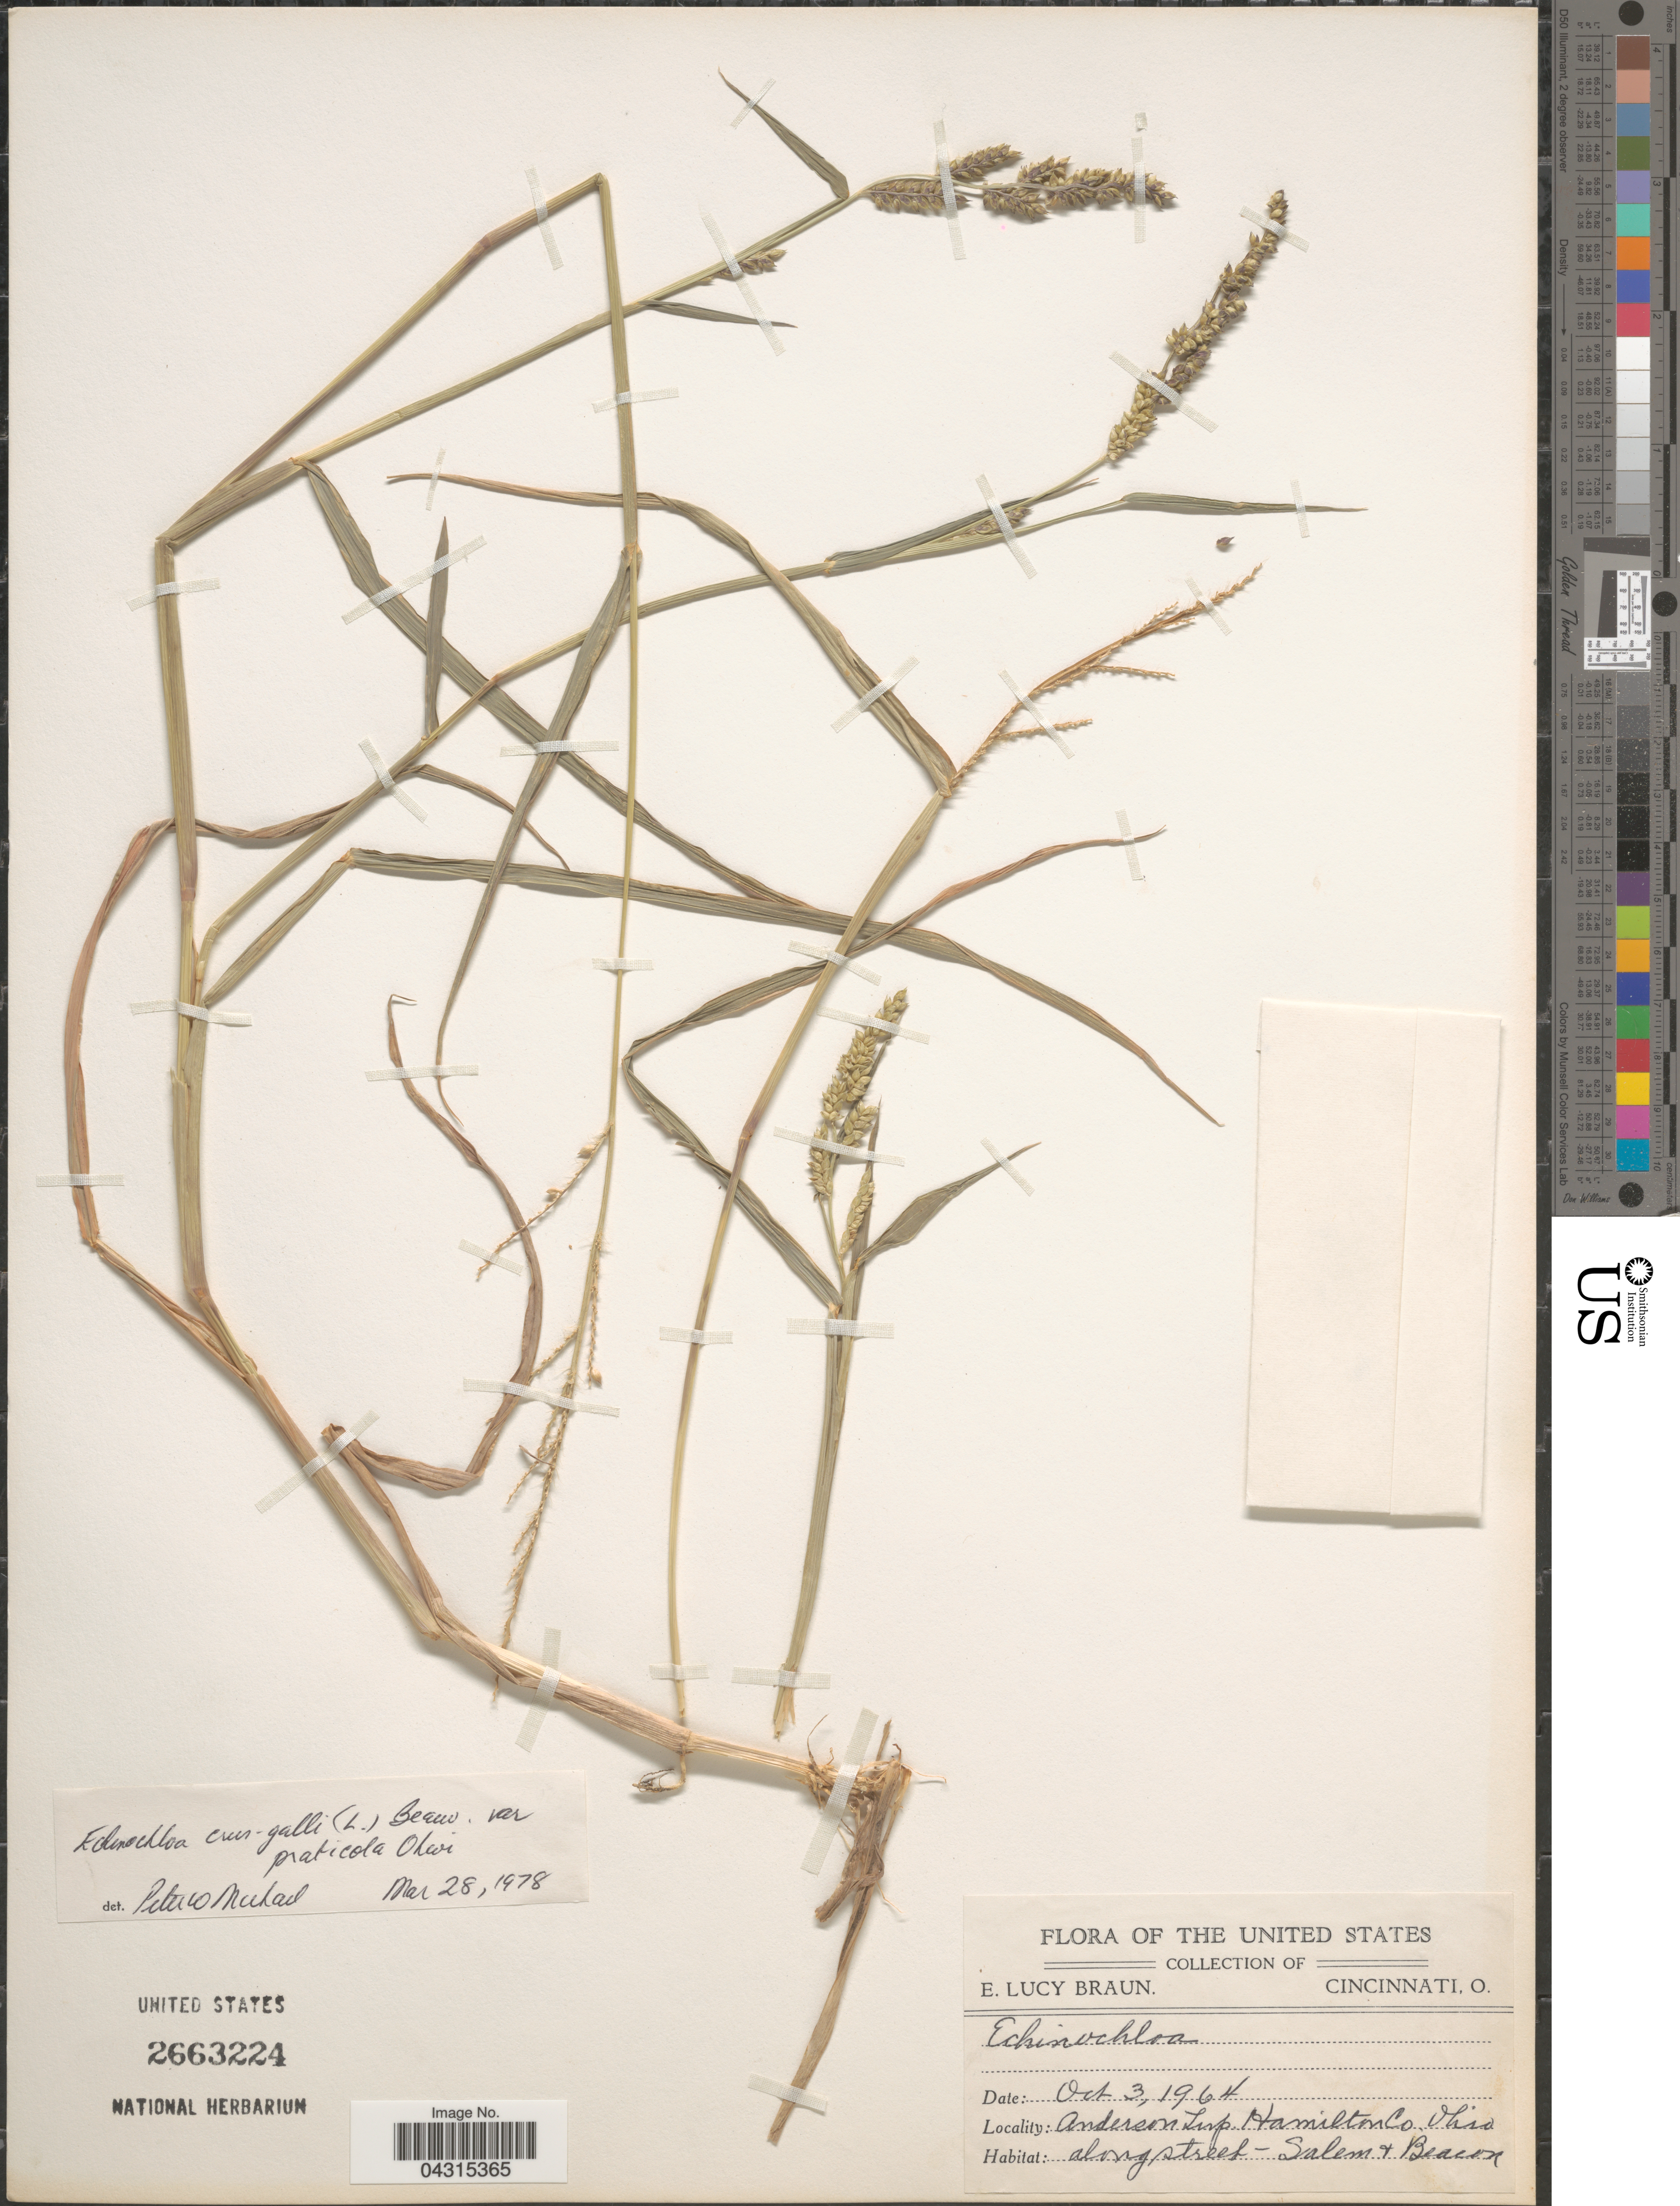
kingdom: Plantae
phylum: Tracheophyta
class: Liliopsida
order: Poales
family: Poaceae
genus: Echinochloa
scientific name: Echinochloa crus-galli var. praticola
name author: Ohwi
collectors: E. L. Braun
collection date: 1964-10-03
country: United States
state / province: Ohio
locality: Anderson Twp. Hamilton Co.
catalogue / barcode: US 2663224